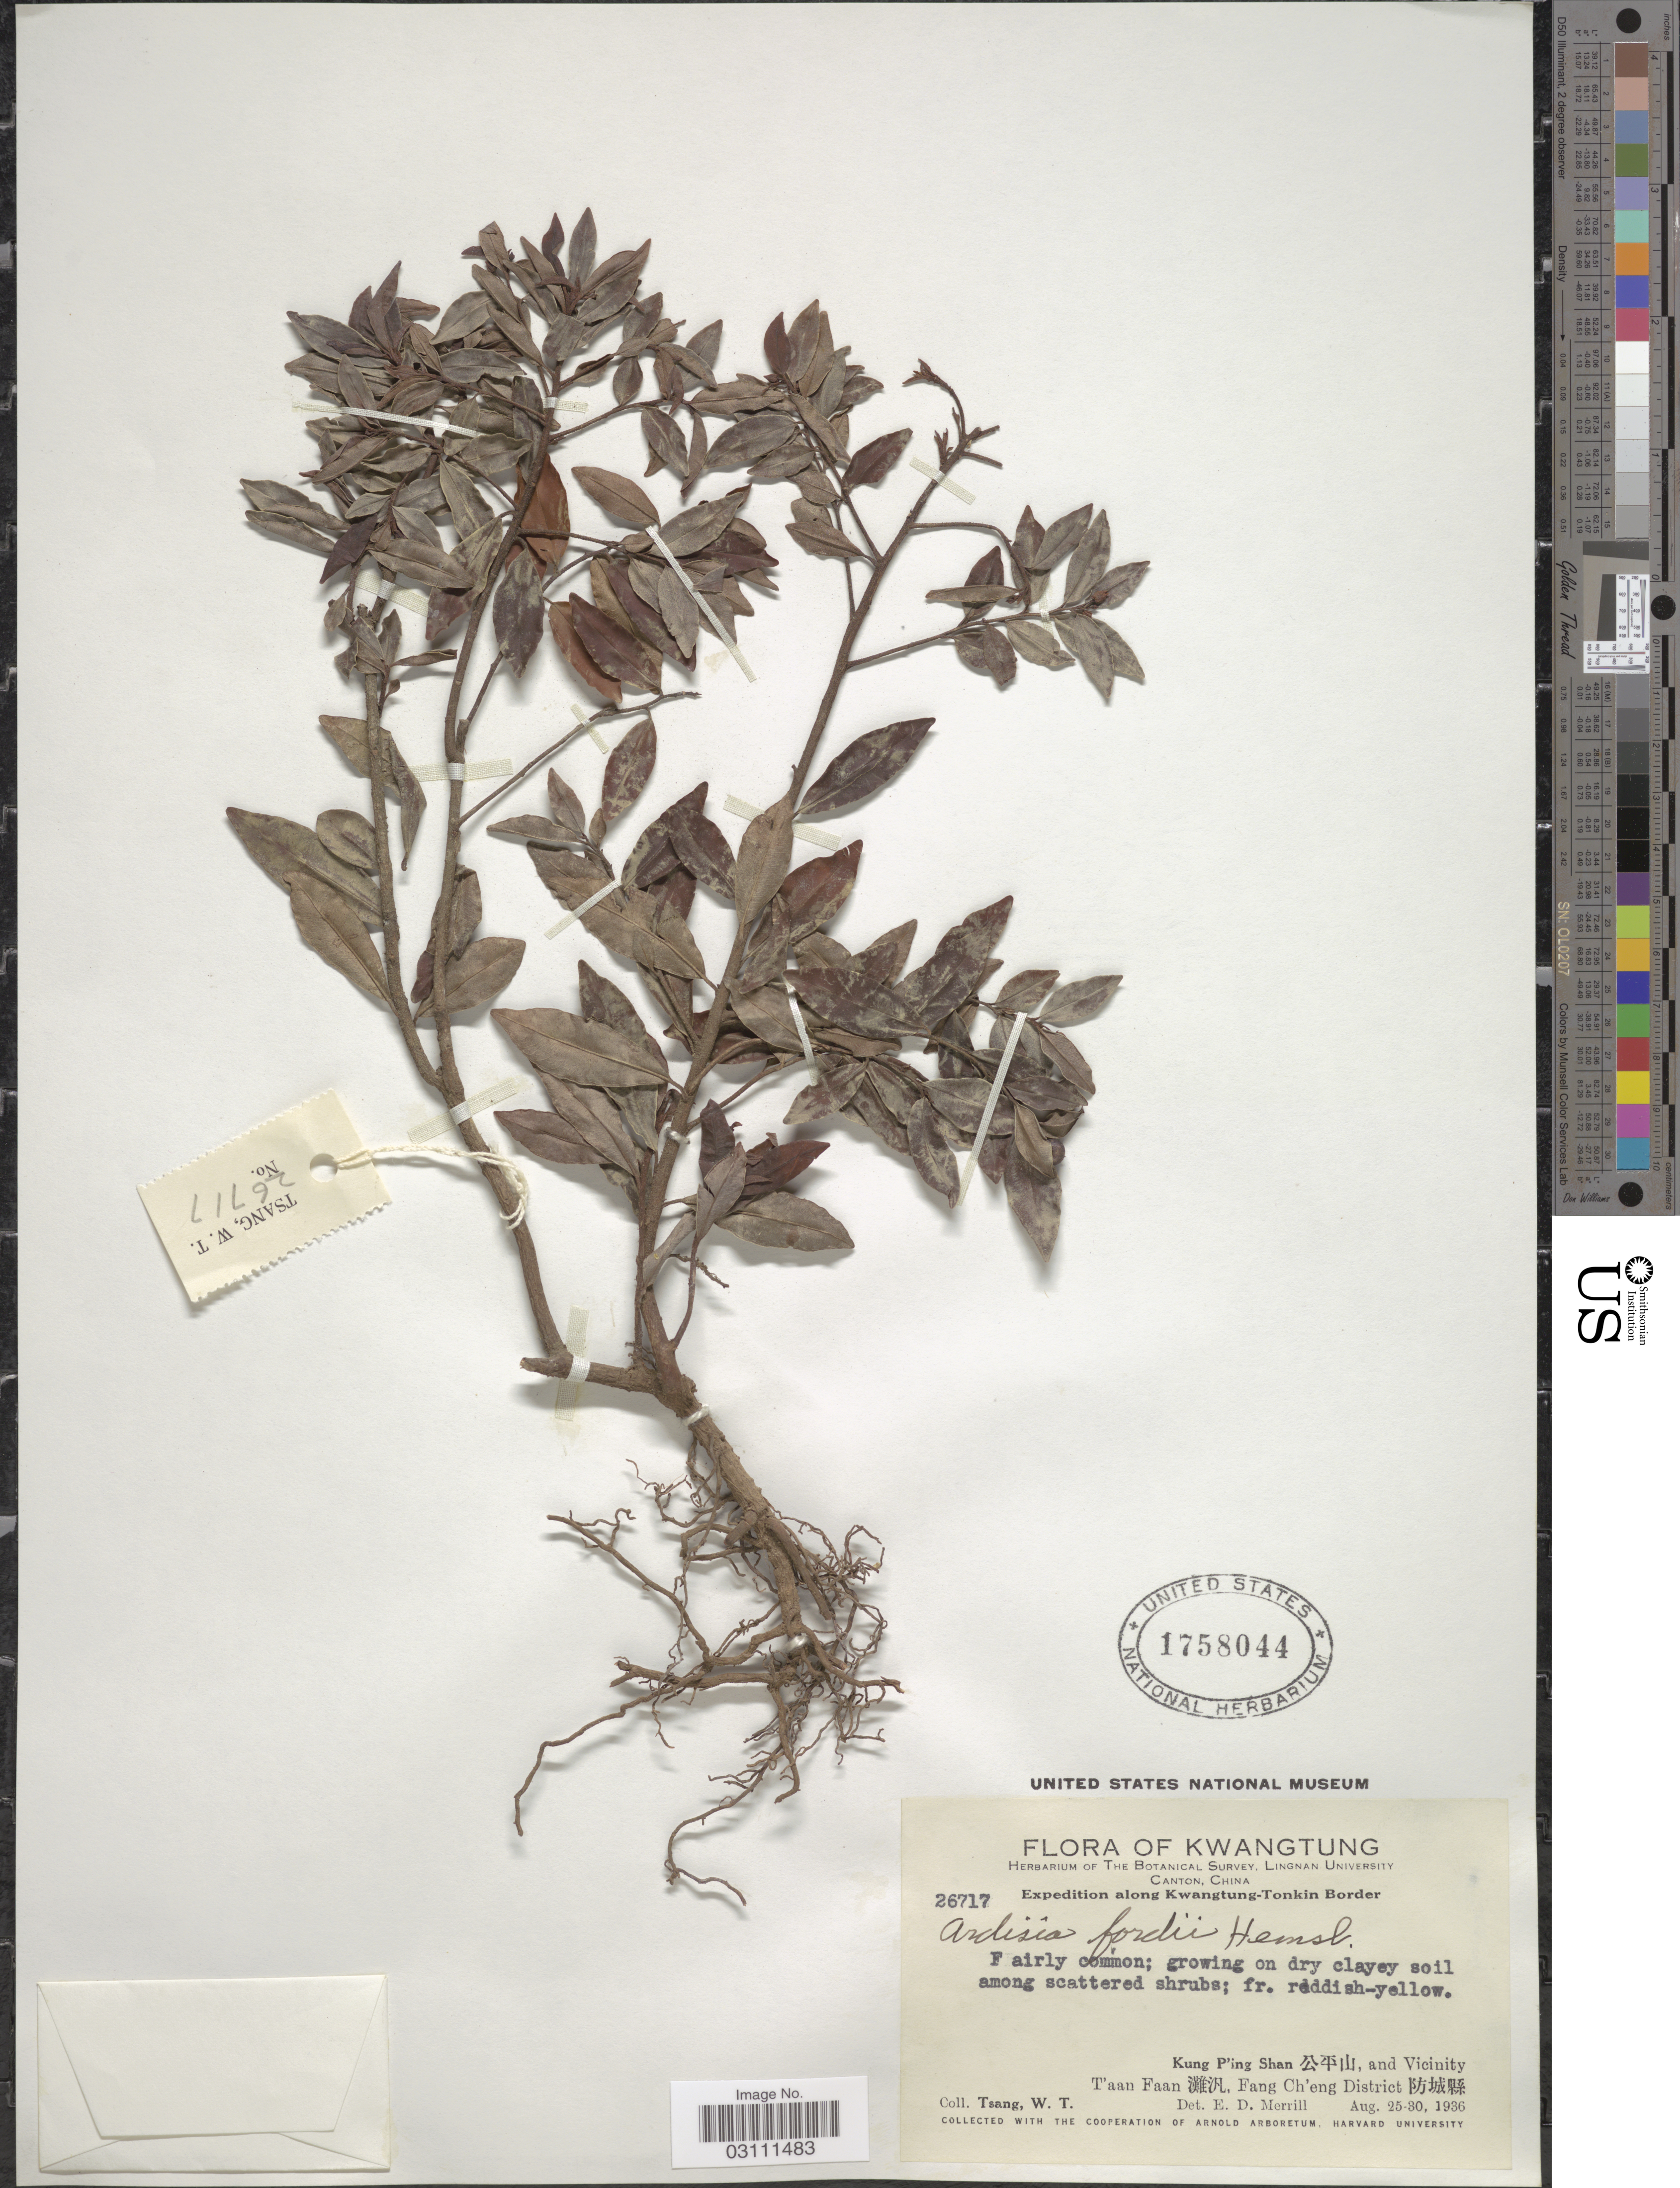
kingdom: Plantae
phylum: Tracheophyta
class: Magnoliopsida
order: Ericales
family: Primulaceae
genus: Ardisia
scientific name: Ardisia fordii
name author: Hemsl.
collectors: W. T. Tsang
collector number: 26717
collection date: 1936-08-25/1936-08-30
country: China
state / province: Guangdong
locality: Kwantung. Along Kwangtung-Tonkin Border, Kung P'ing Shan, T'aan Faan, Fang Ch'eng District.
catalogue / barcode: US 1758044